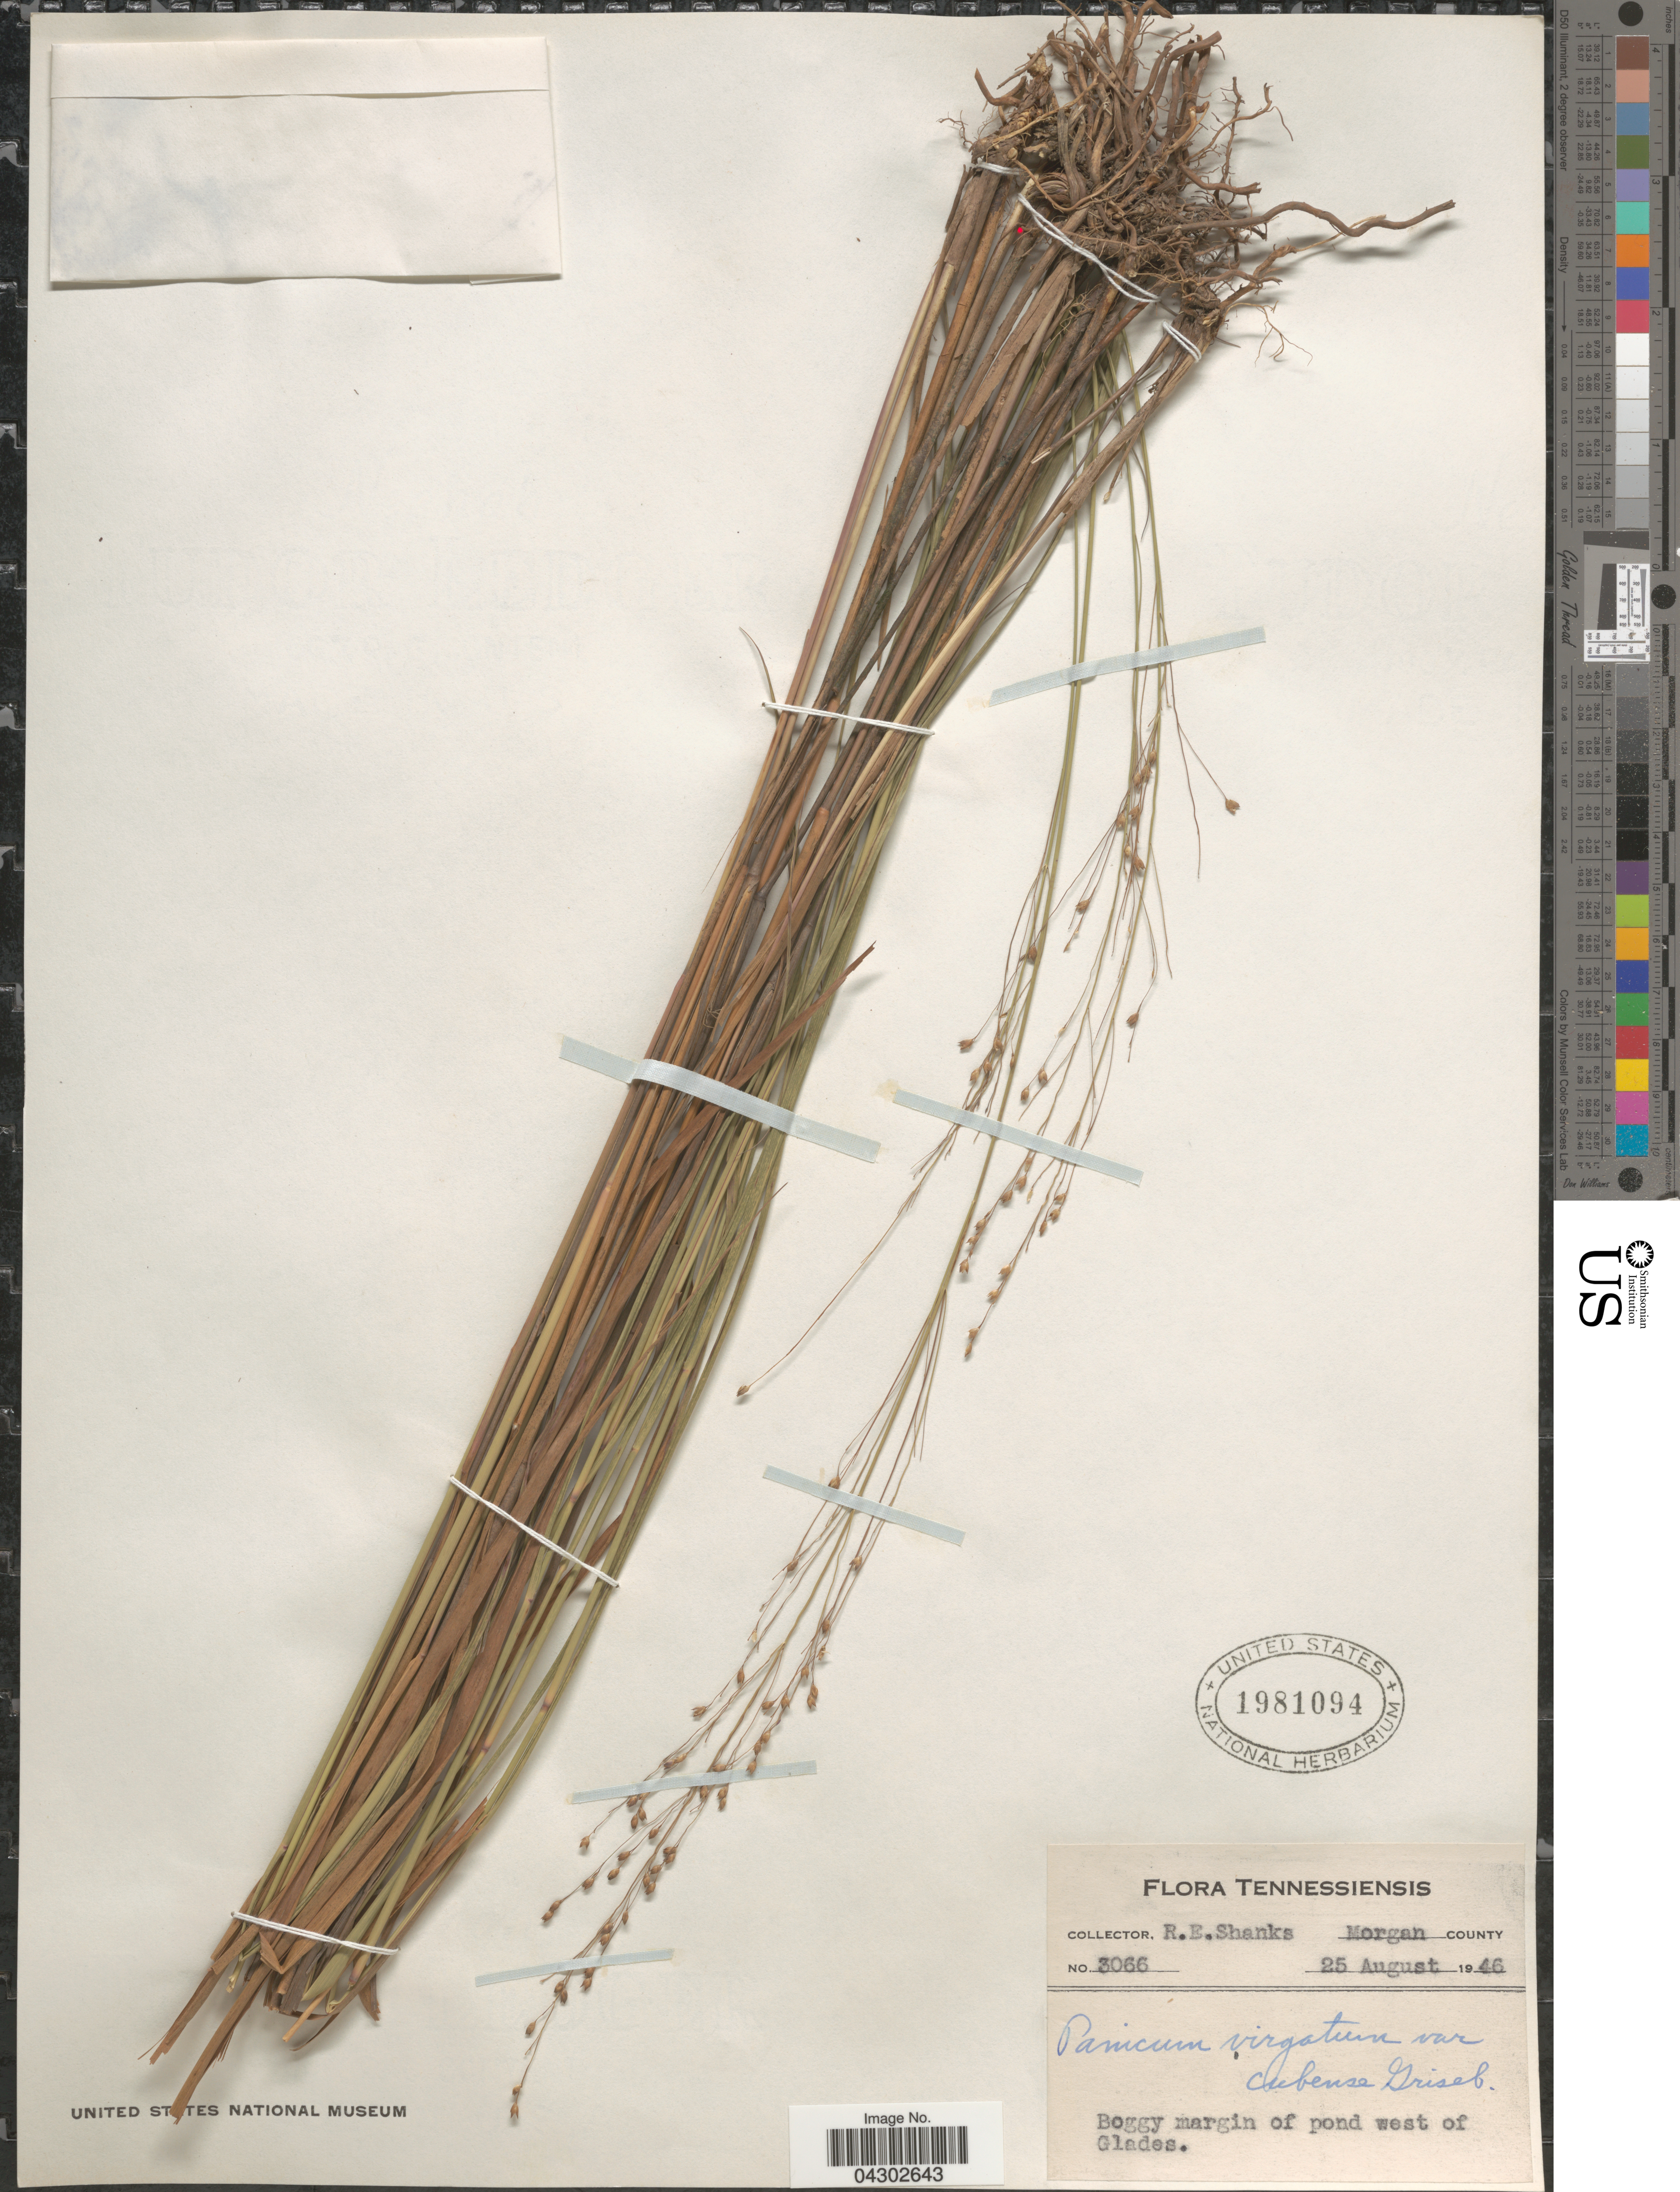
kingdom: Plantae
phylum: Tracheophyta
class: Liliopsida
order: Poales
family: Poaceae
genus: Panicum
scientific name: Panicum virgatum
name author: L.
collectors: R. Shanks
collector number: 3066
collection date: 1946-08-25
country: United States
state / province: Tennessee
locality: Morgan County. Boggy margin of pond west of Glades.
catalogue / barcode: US 1981094